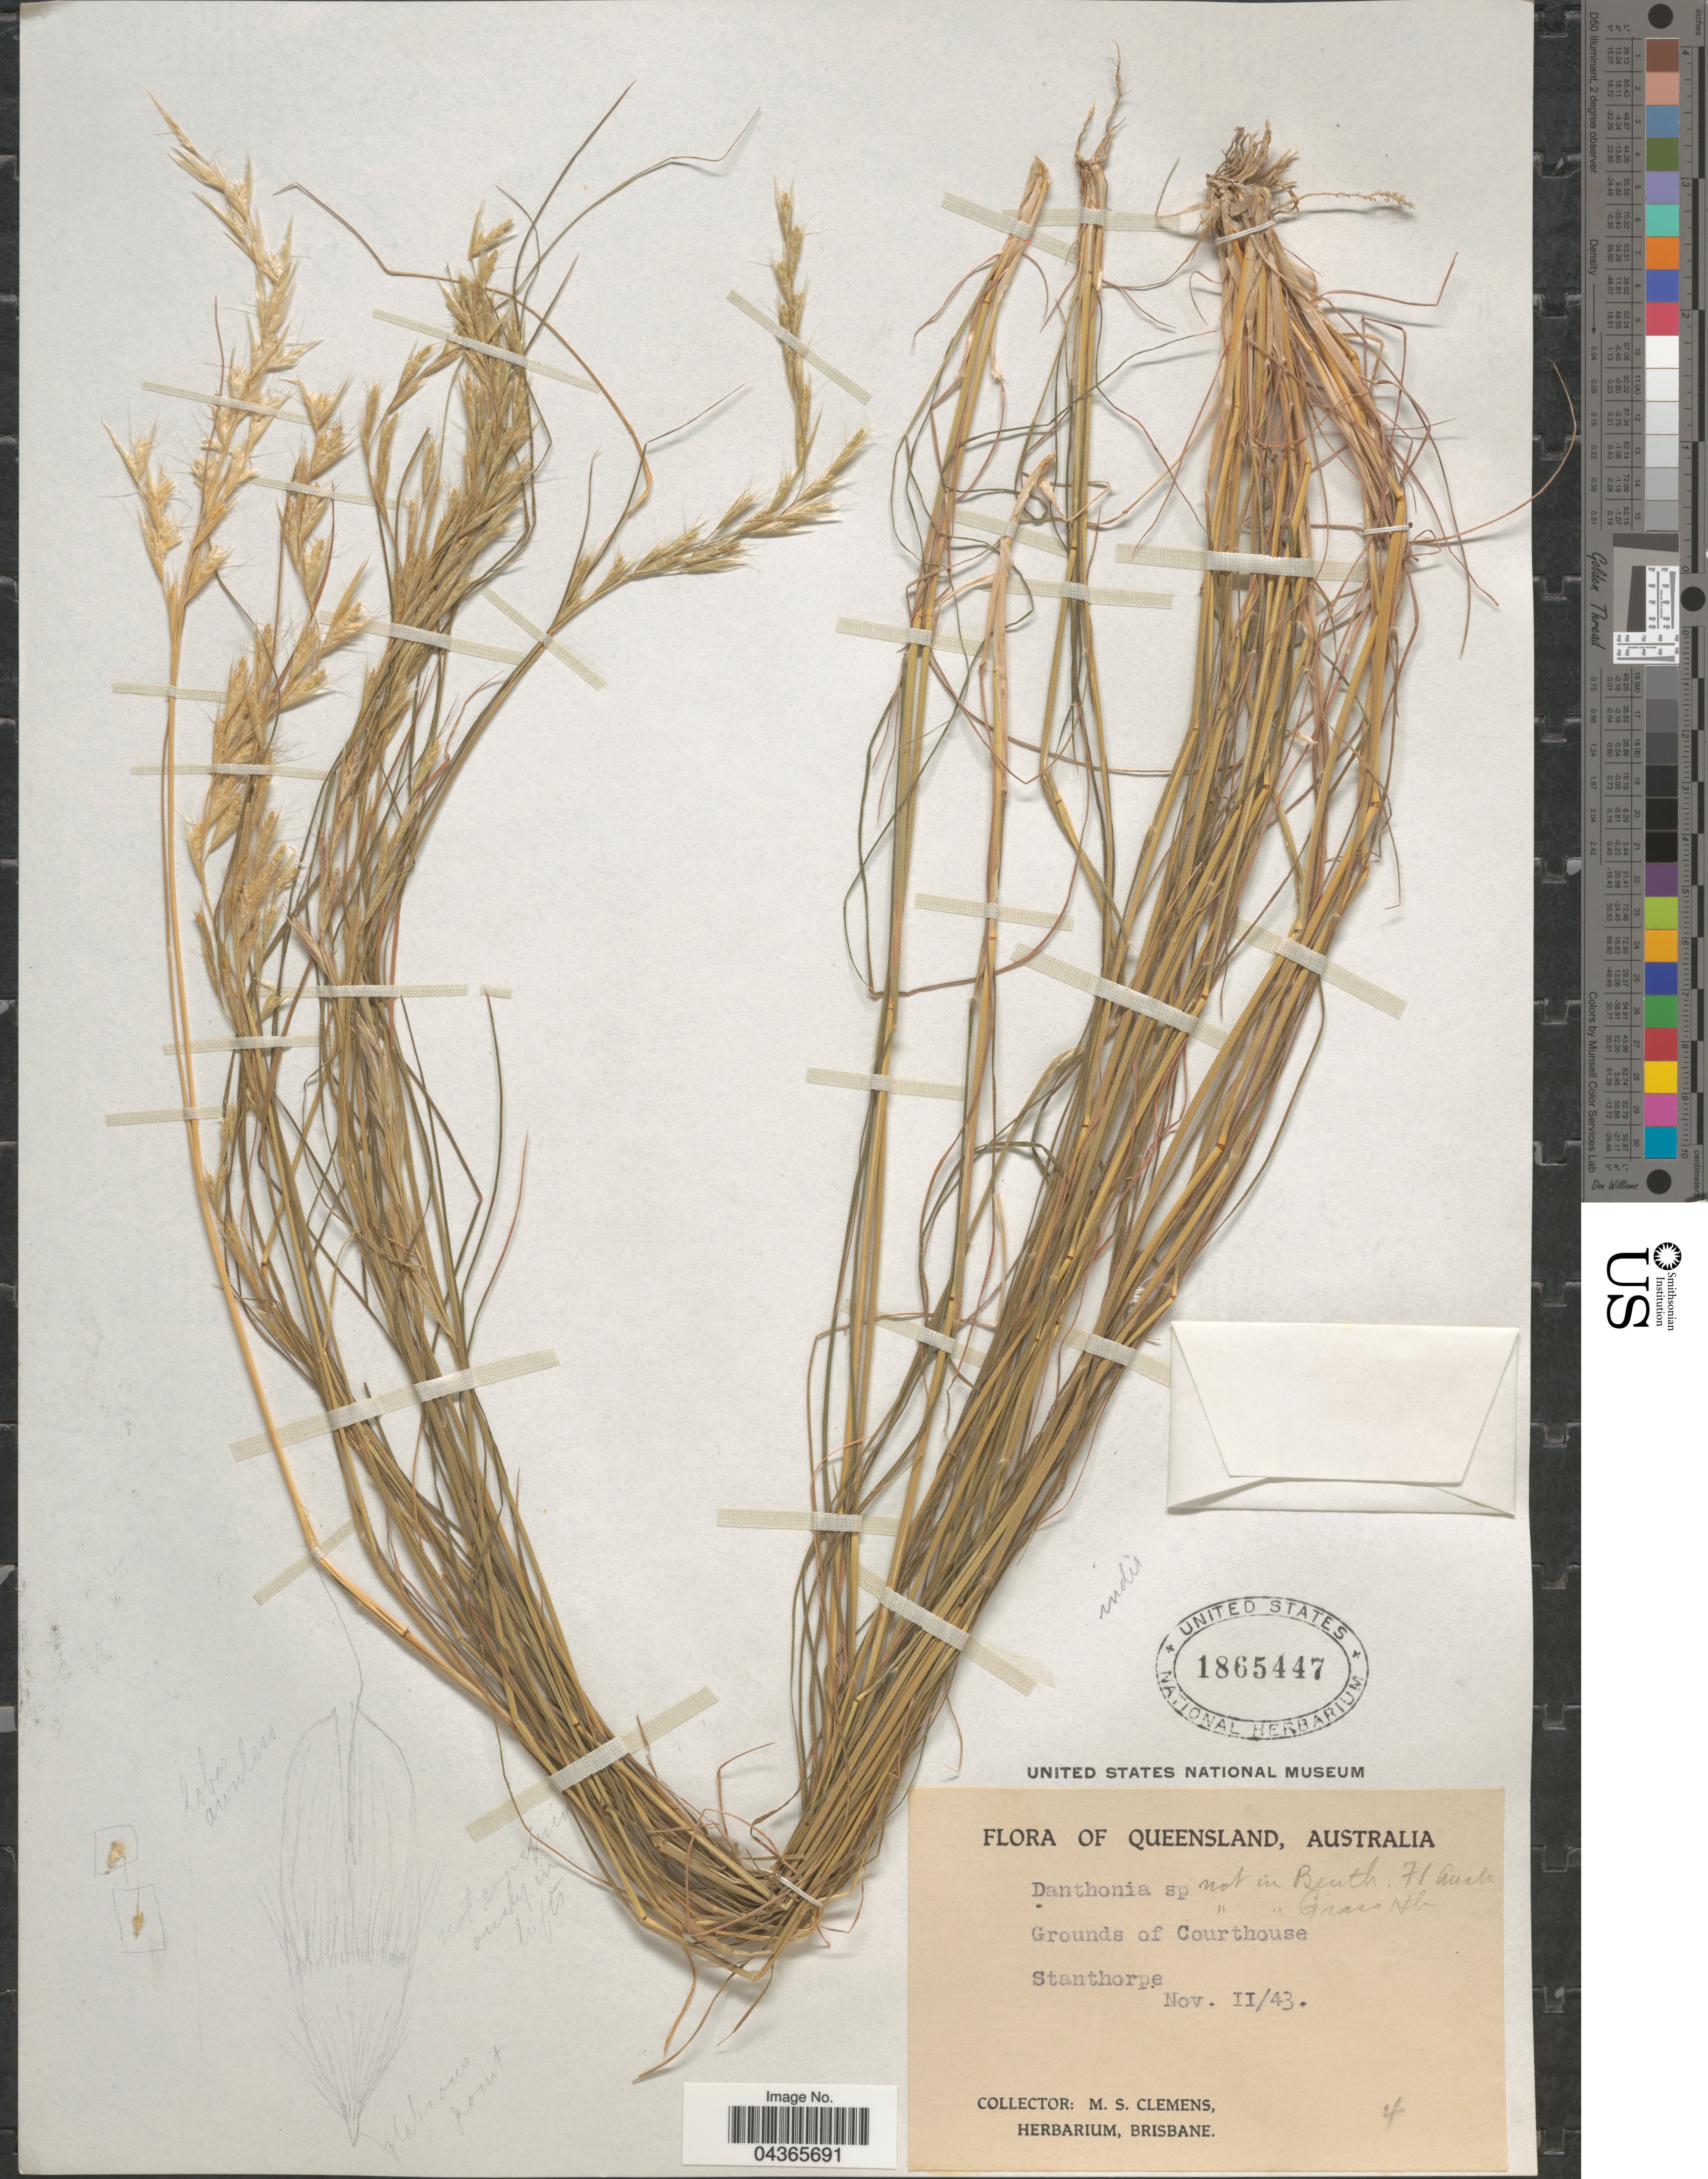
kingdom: Plantae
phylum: Tracheophyta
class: Liliopsida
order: Poales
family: Poaceae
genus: Rytidosperma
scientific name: Rytidosperma sp.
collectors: M. S. Clemens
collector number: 4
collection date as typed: Transcribed d/m/y: 11/11/43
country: Australia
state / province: Queensland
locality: Grounds of Courthouse. Stanthorpe.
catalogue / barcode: US 1865447